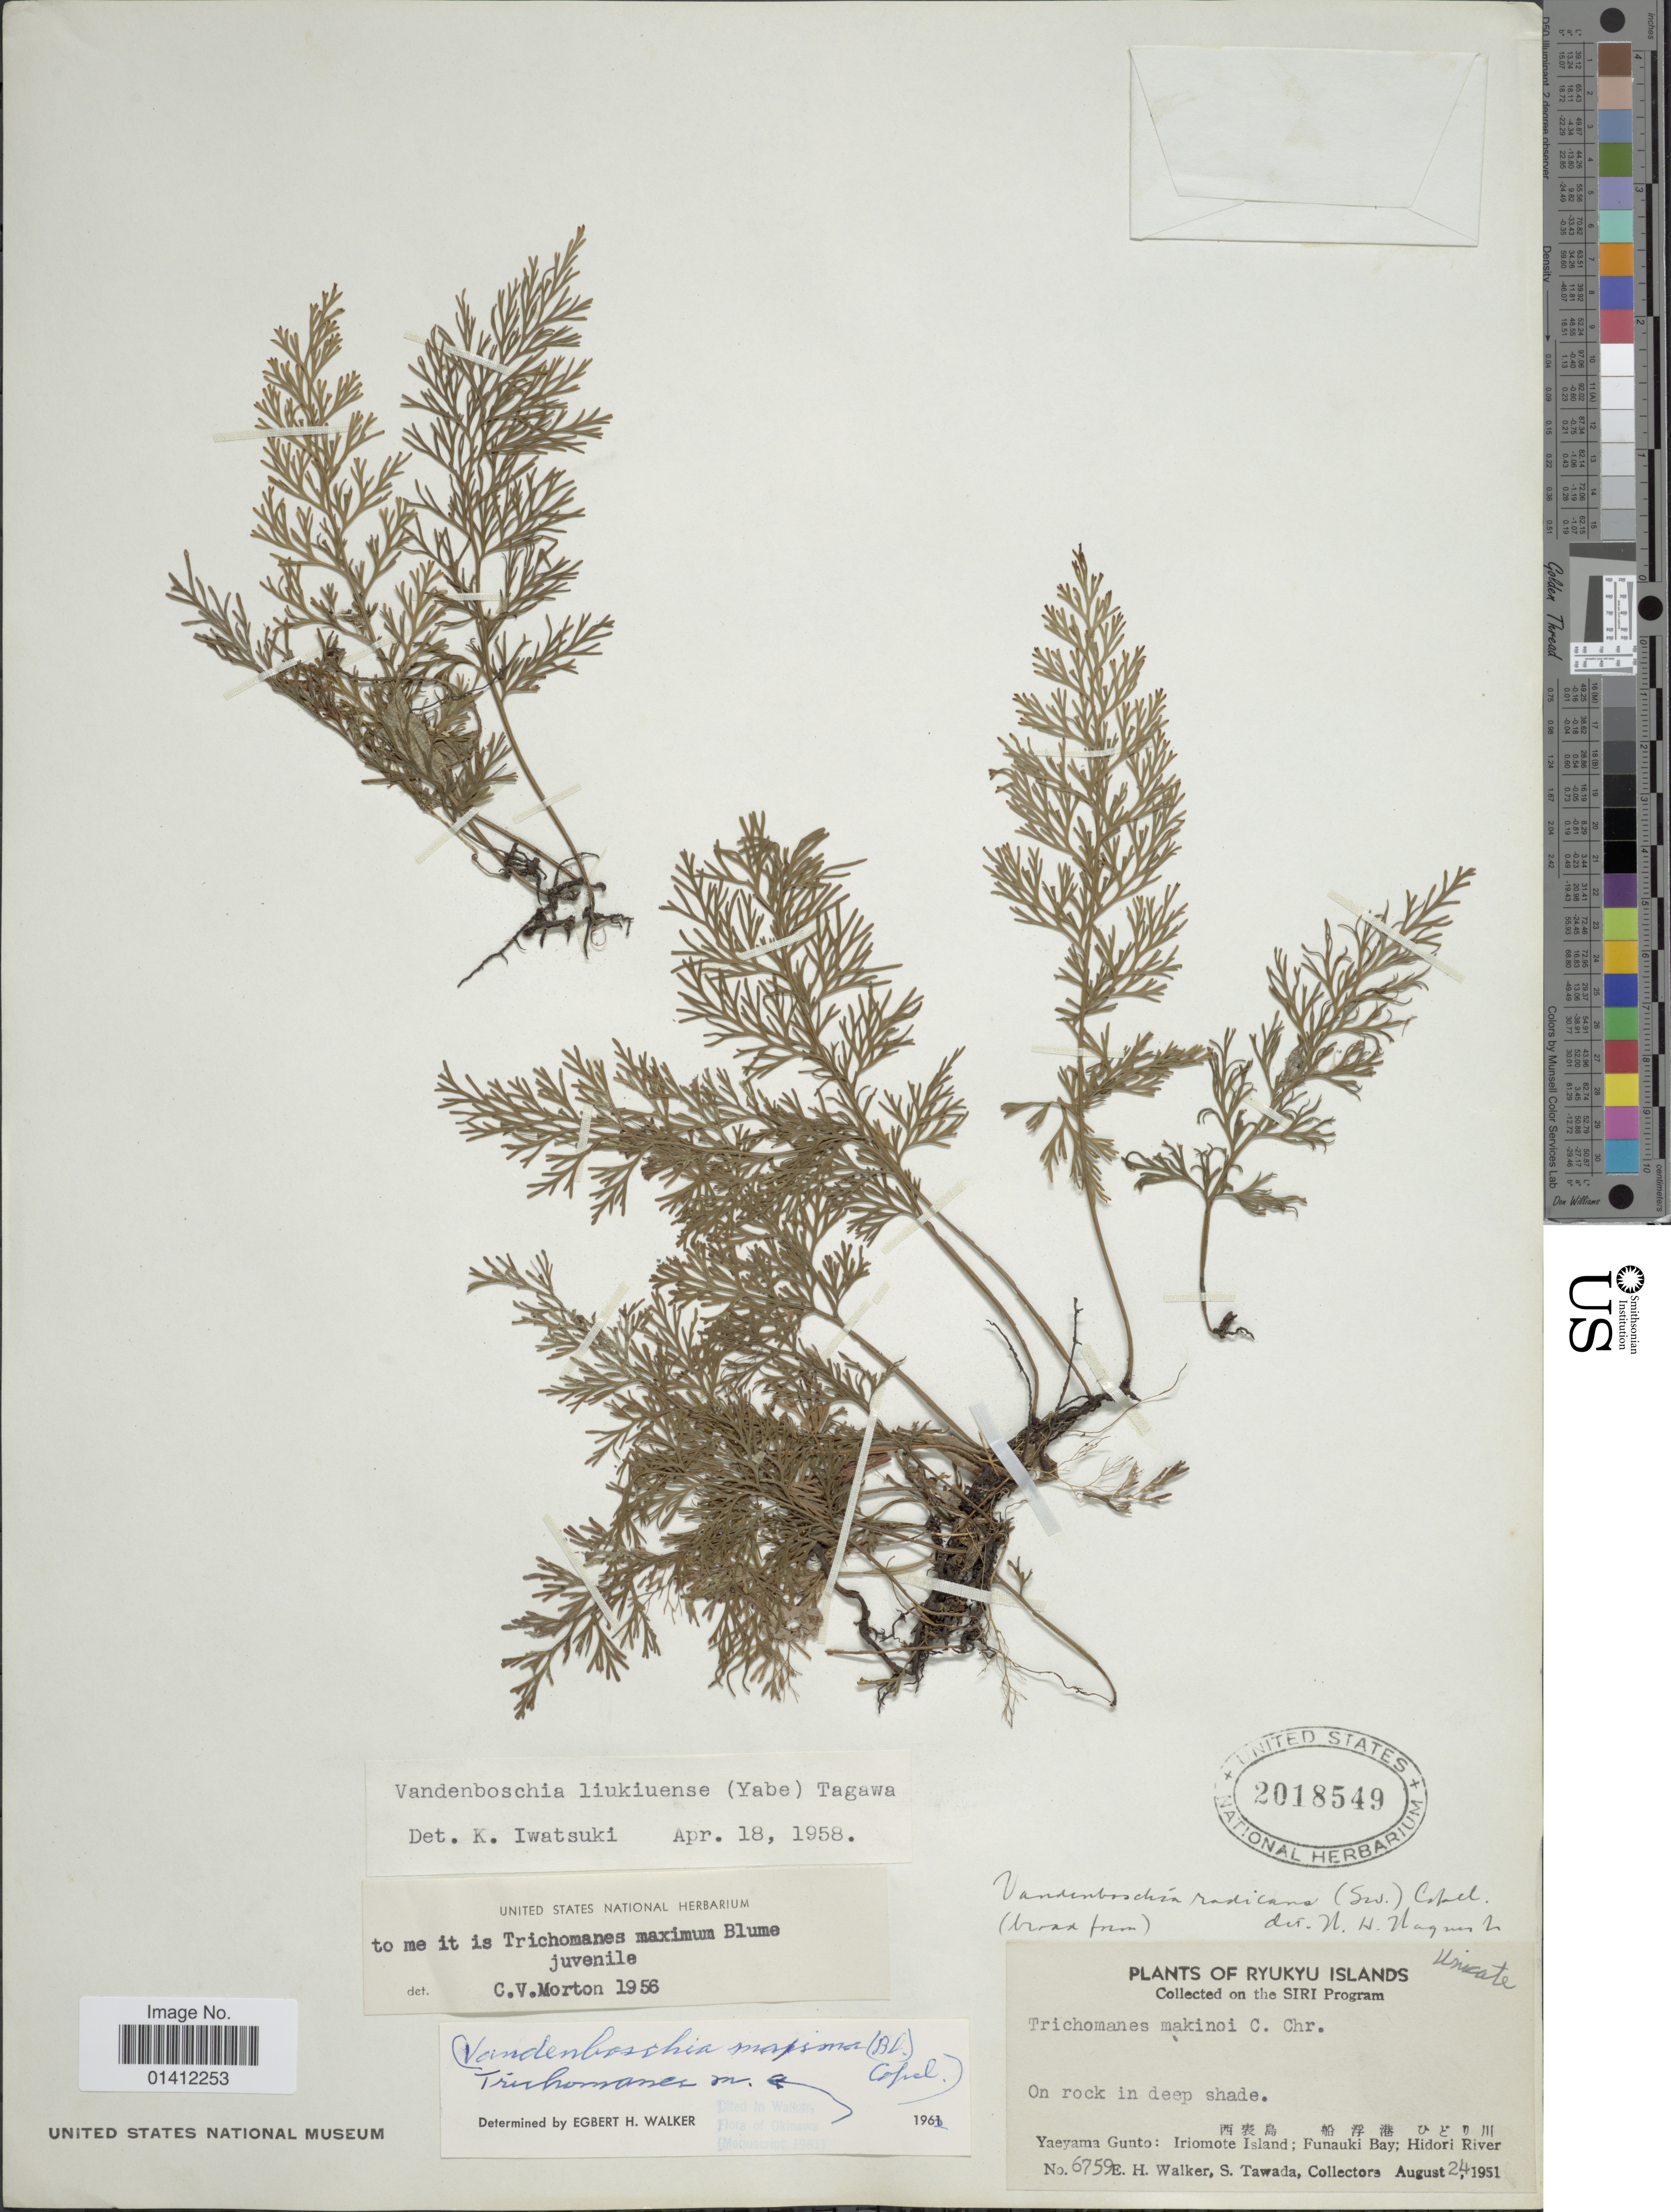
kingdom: Plantae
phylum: Tracheophyta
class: Polypodiopsida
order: Hymenophyllales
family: Hymenophyllaceae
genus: Vandenboschia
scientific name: Vandenboschia maxima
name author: (Blume) Copel.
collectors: E. H. Walker & S. Tawada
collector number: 6759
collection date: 1951-08-24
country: Japan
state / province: Okinawa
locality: Ryukyu Islands. On rock in deep shade. Yaeyama Gunto, Iriomote Island; Funauki Bay, Hidori River.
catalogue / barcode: US 2018549